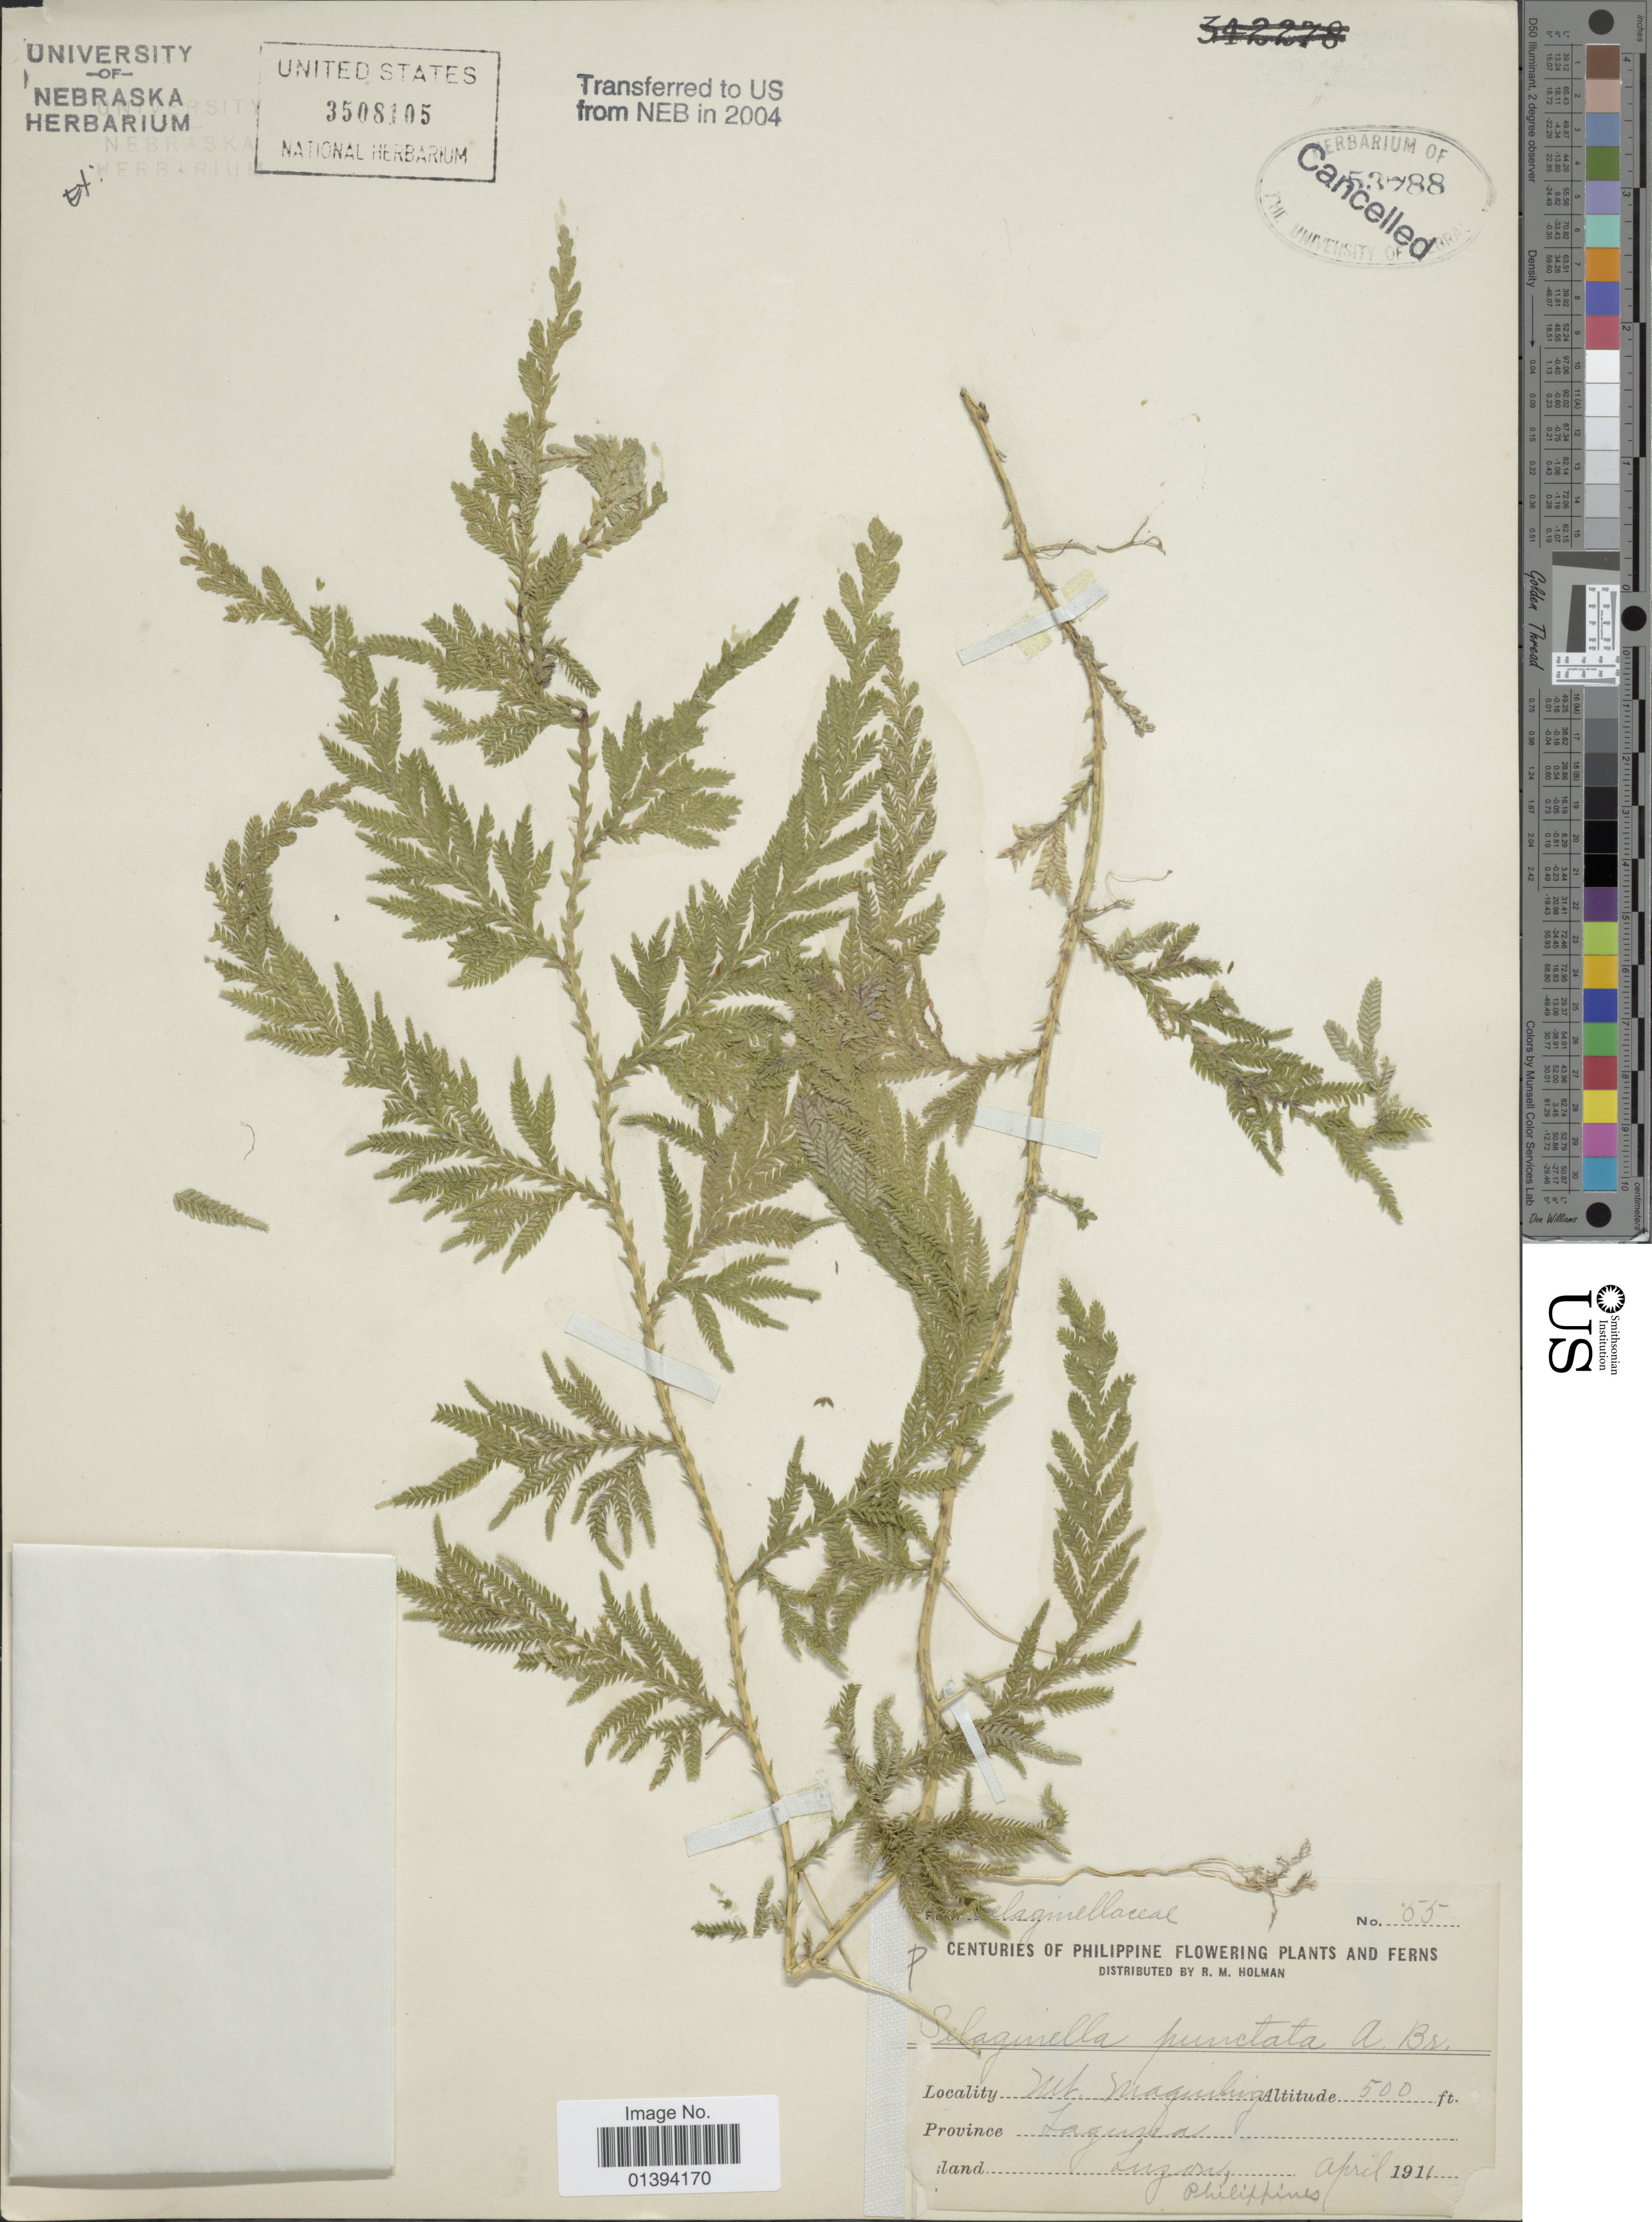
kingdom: Plantae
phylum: Tracheophyta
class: Lycopodiopsida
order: Selaginellales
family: Selaginellaceae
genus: Selaginella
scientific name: Selaginella punctata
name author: A. Br.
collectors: R. Holman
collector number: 55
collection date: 1911-04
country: Philippines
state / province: Central Luzon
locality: Mt. Maquiling, Province Laguna, Island Luzon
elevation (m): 152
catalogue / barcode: US 3508105